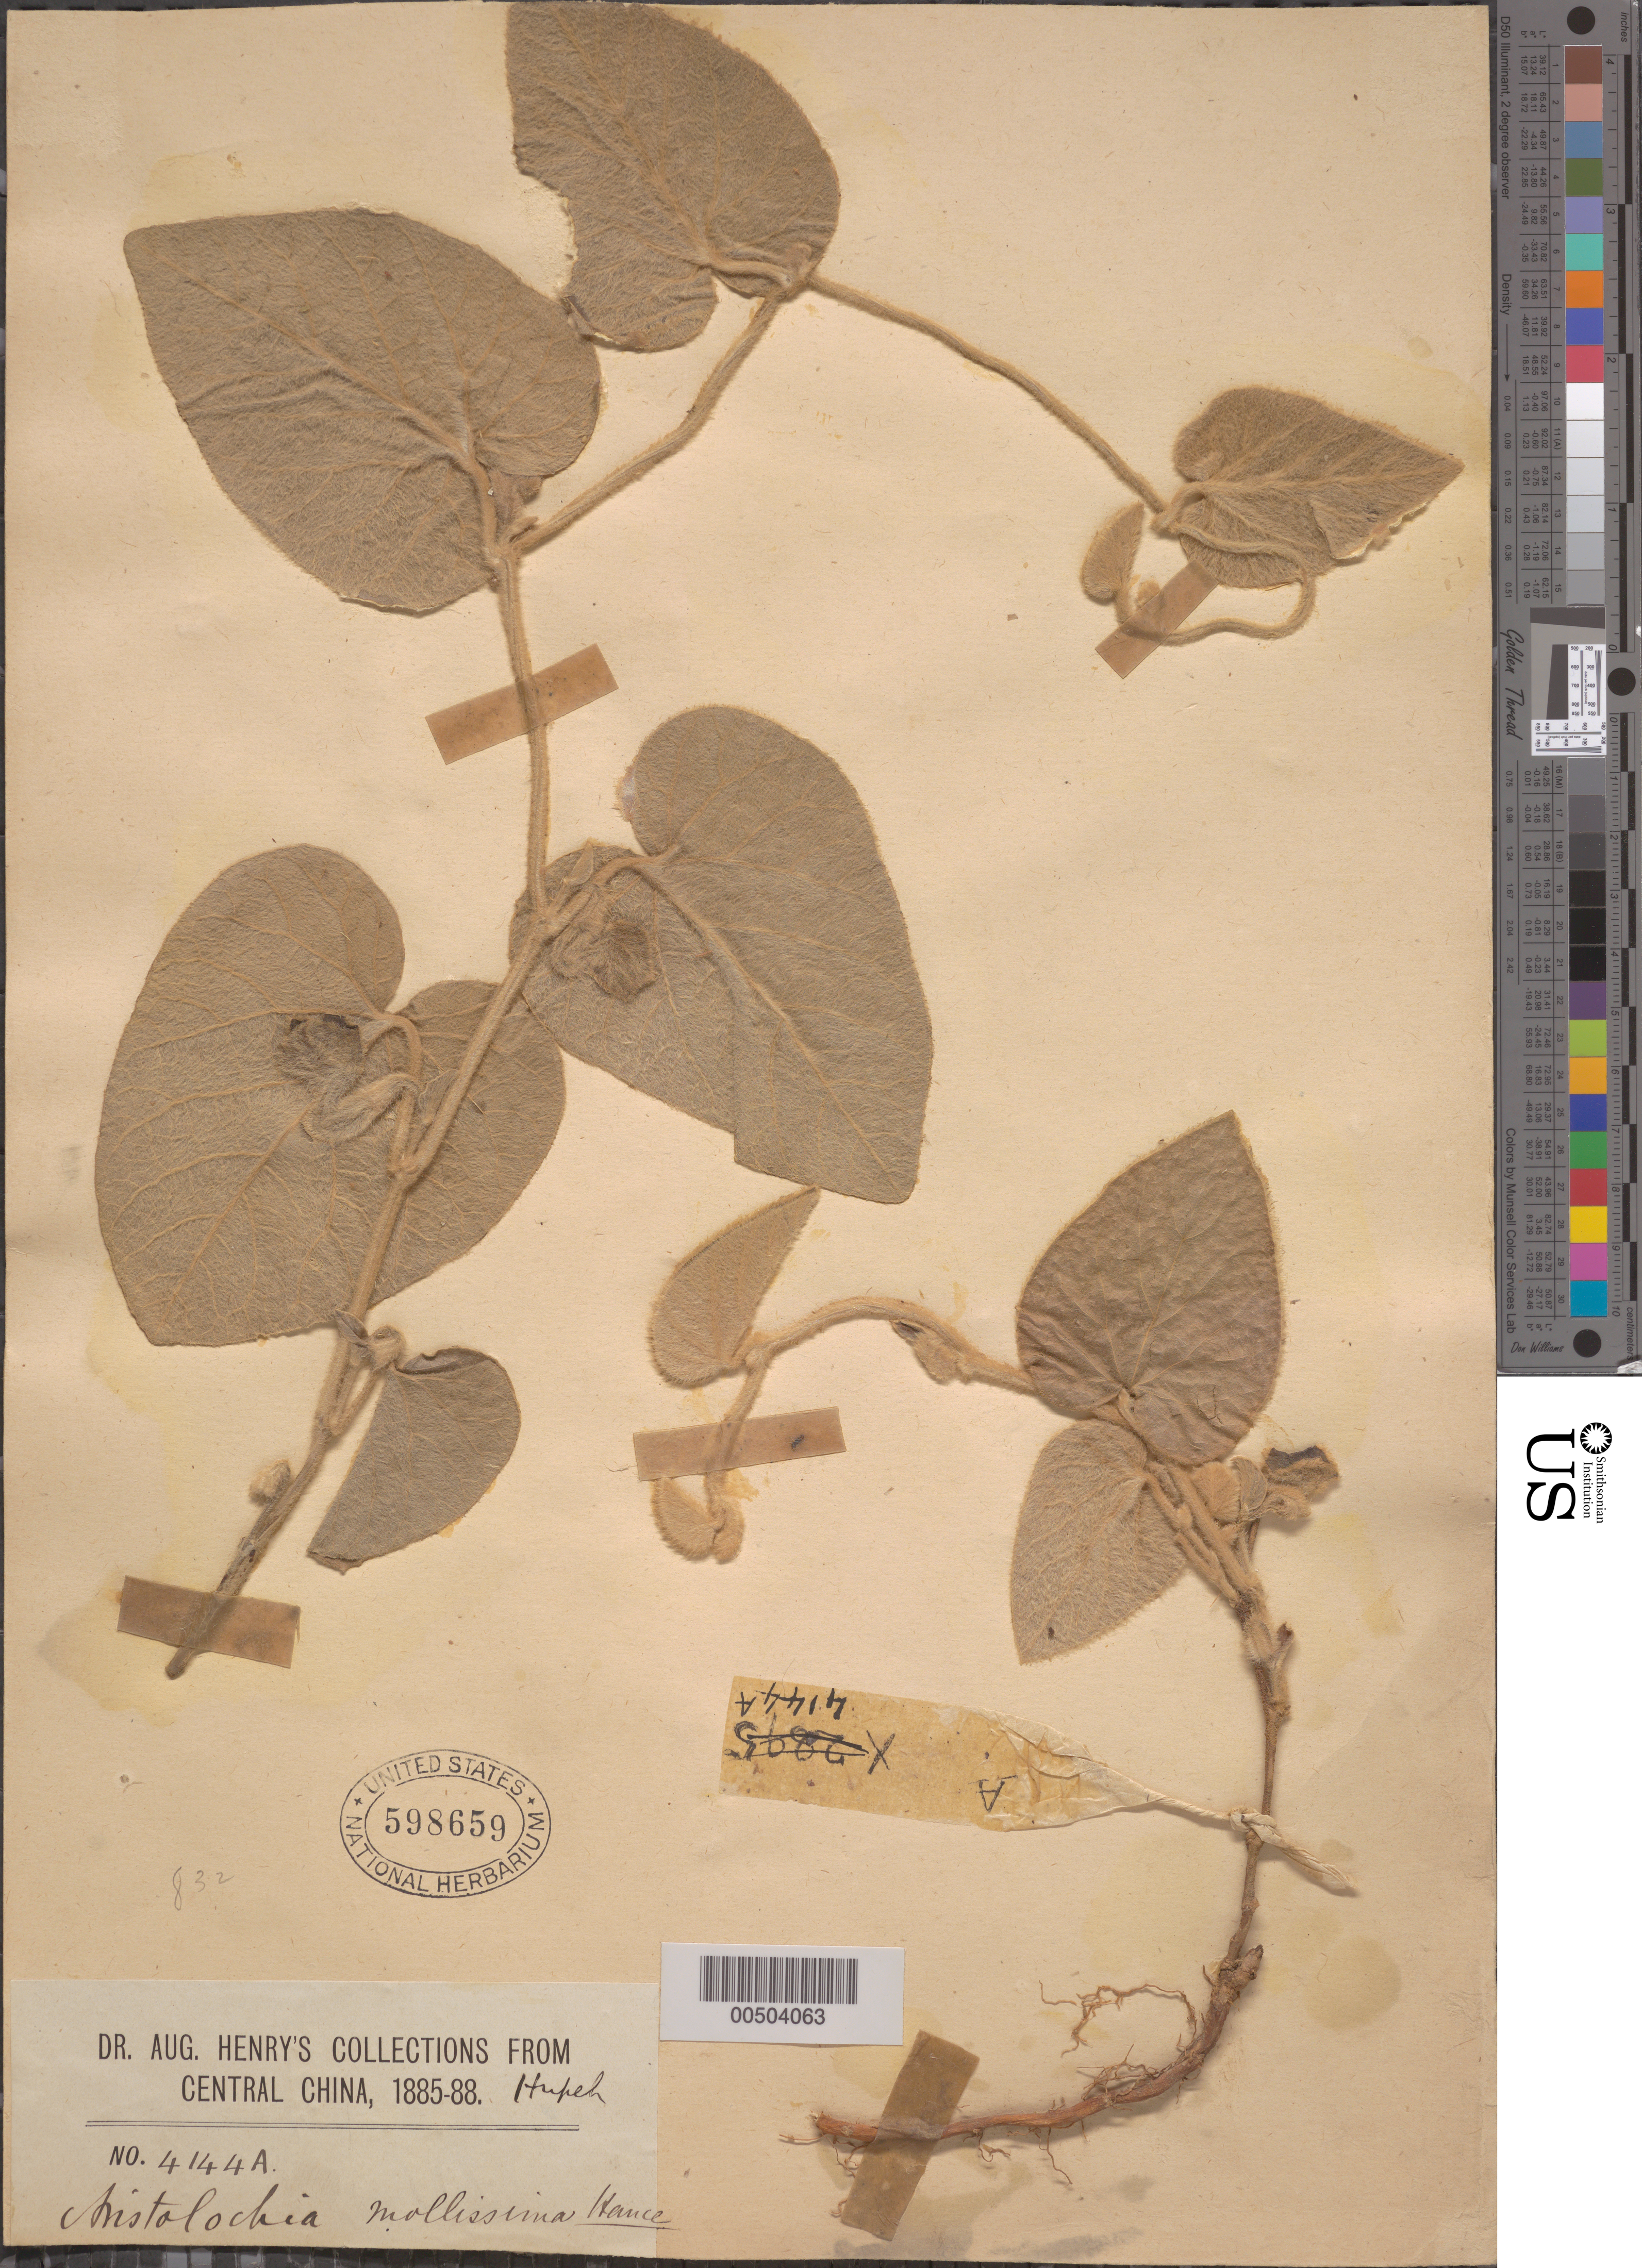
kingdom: Plantae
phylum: Tracheophyta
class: Magnoliopsida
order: Piperales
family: Aristolochiaceae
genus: Aristolochia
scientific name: Aristolochia mollissima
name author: Hance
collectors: A. Henry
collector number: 4144 A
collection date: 1885/1888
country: China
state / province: Hubei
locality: Central China. Prov. Hupeh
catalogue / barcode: US 598659